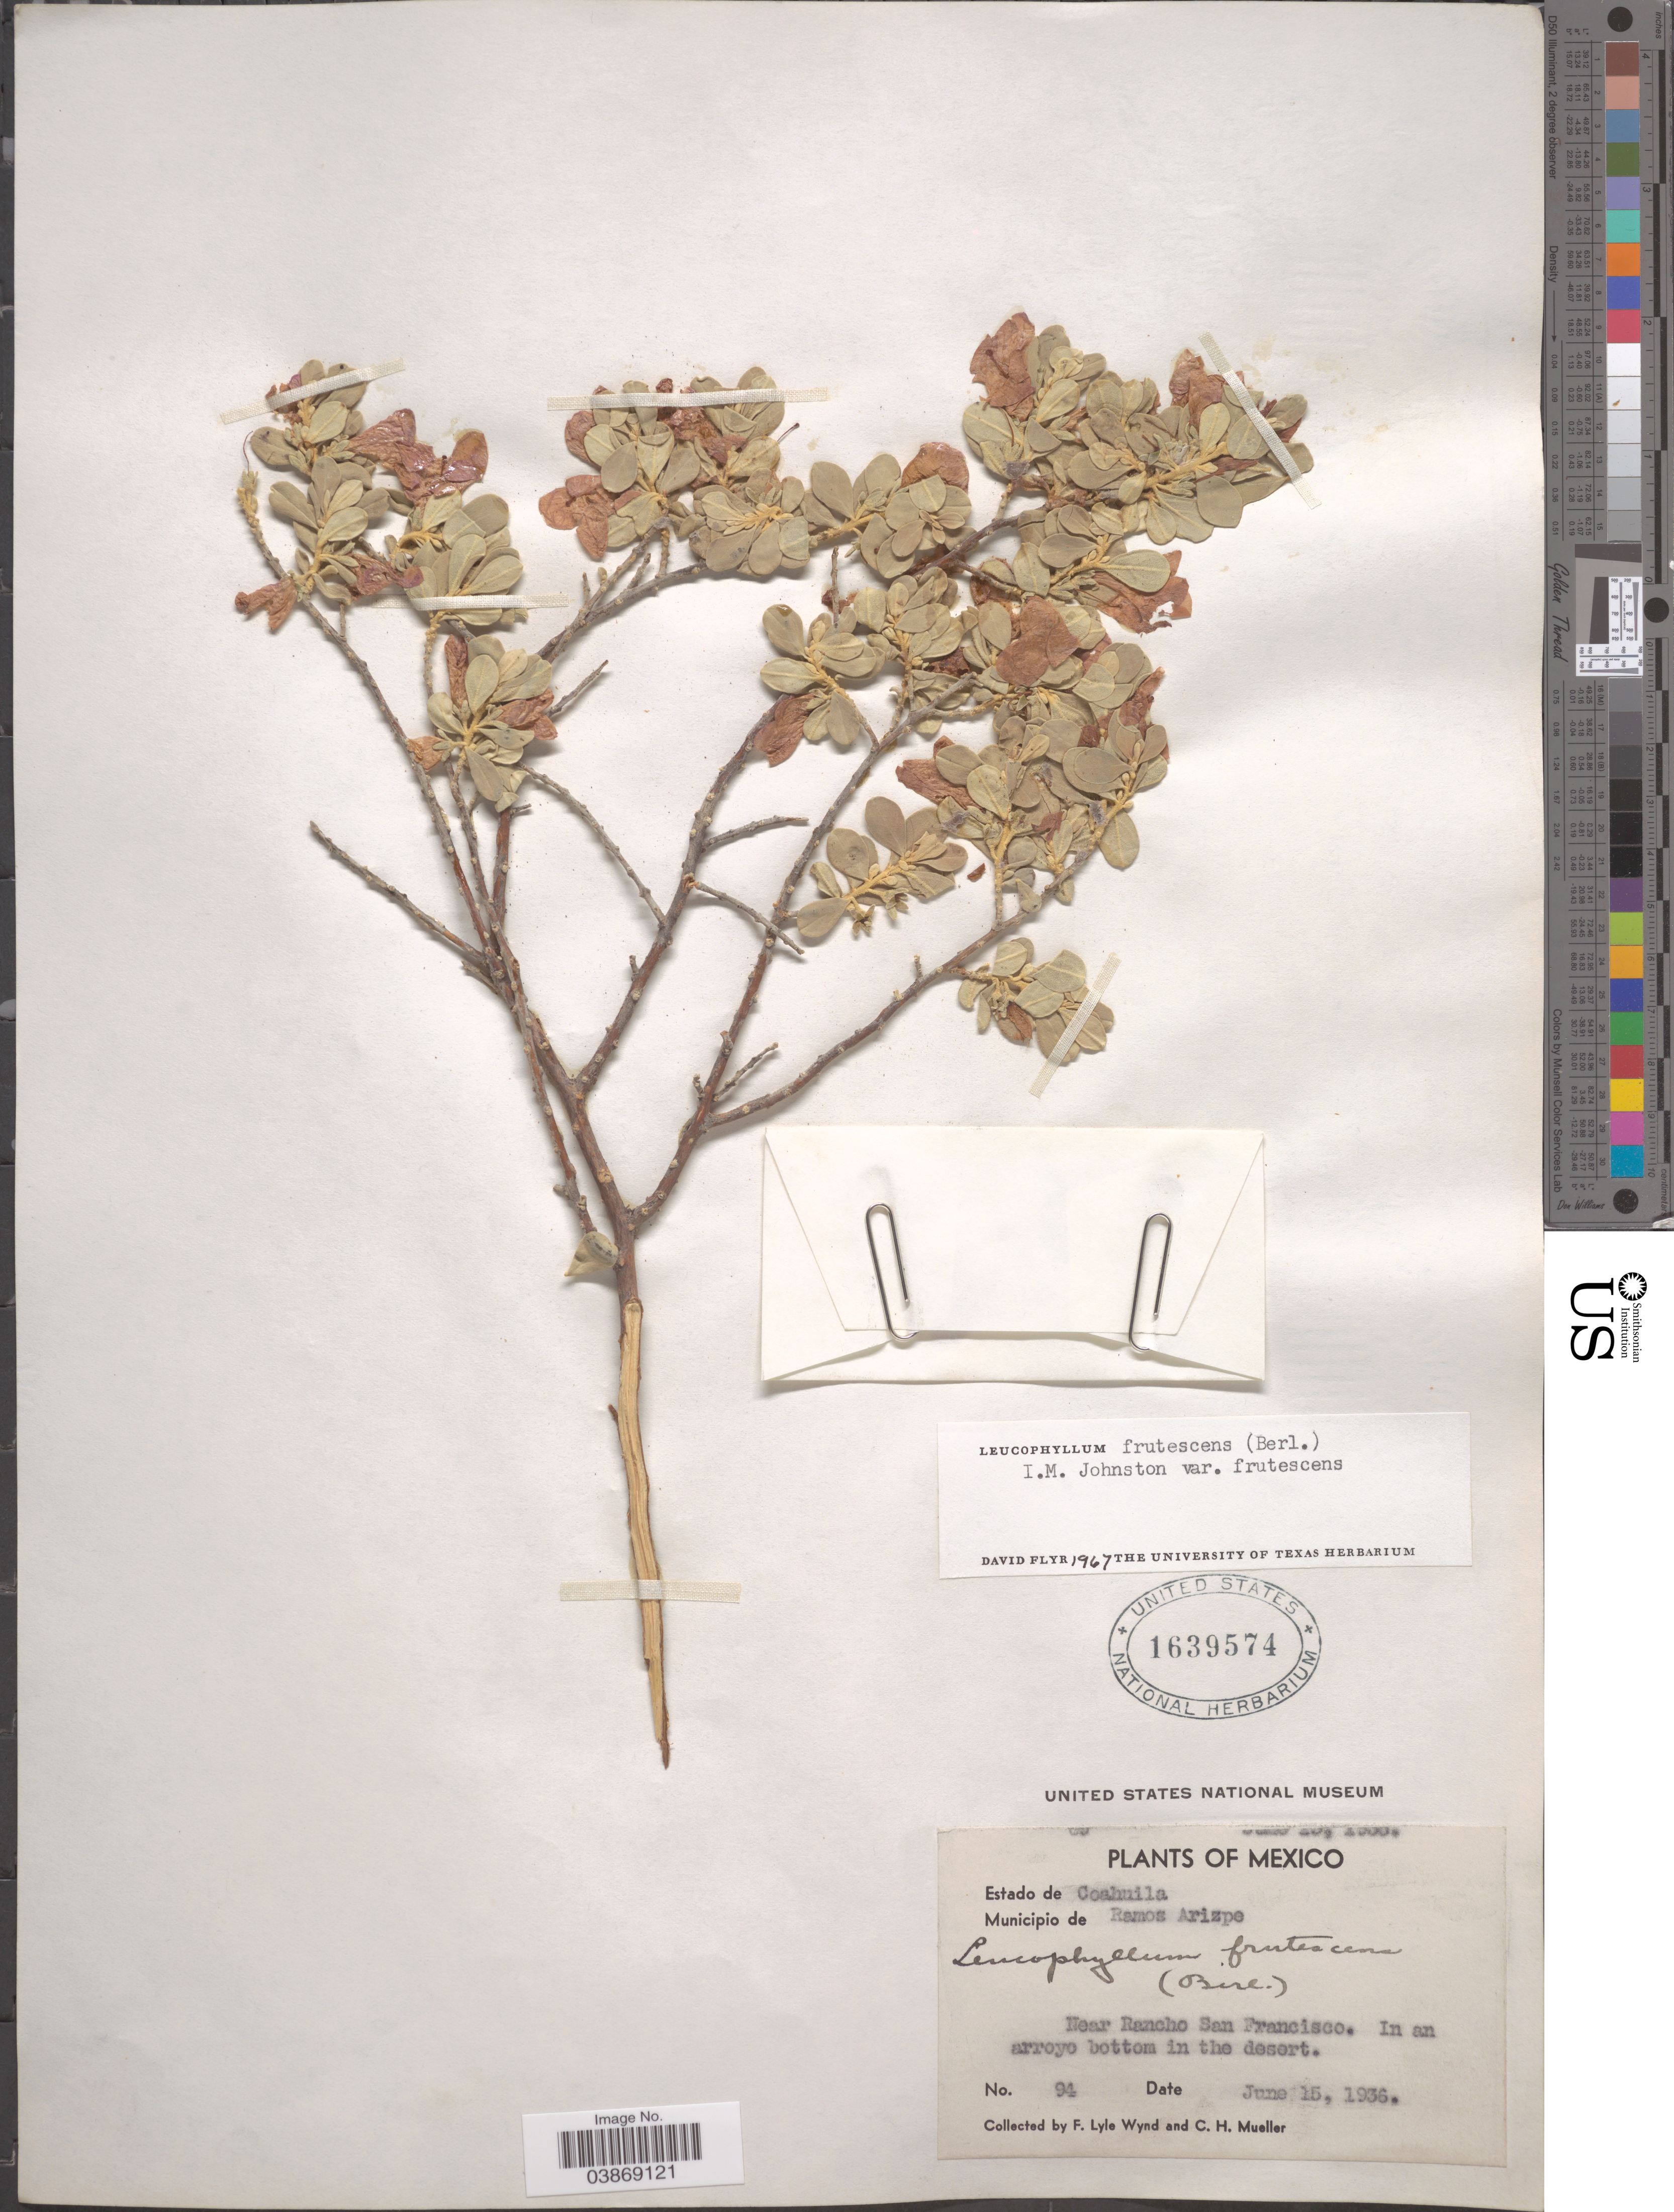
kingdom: Plantae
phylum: Tracheophyta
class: Magnoliopsida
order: Lamiales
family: Scrophulariaceae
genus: Leucophyllum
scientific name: Leucophyllum frutescens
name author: (Berland.) I.M. Johnst.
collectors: F. L. Wynd & C. H. Mueller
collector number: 94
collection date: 1936-06-15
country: Mexico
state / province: Coahuila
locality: Municipio de Ramos Arizpe. Near Rancho San Francisco.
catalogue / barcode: US 1639574